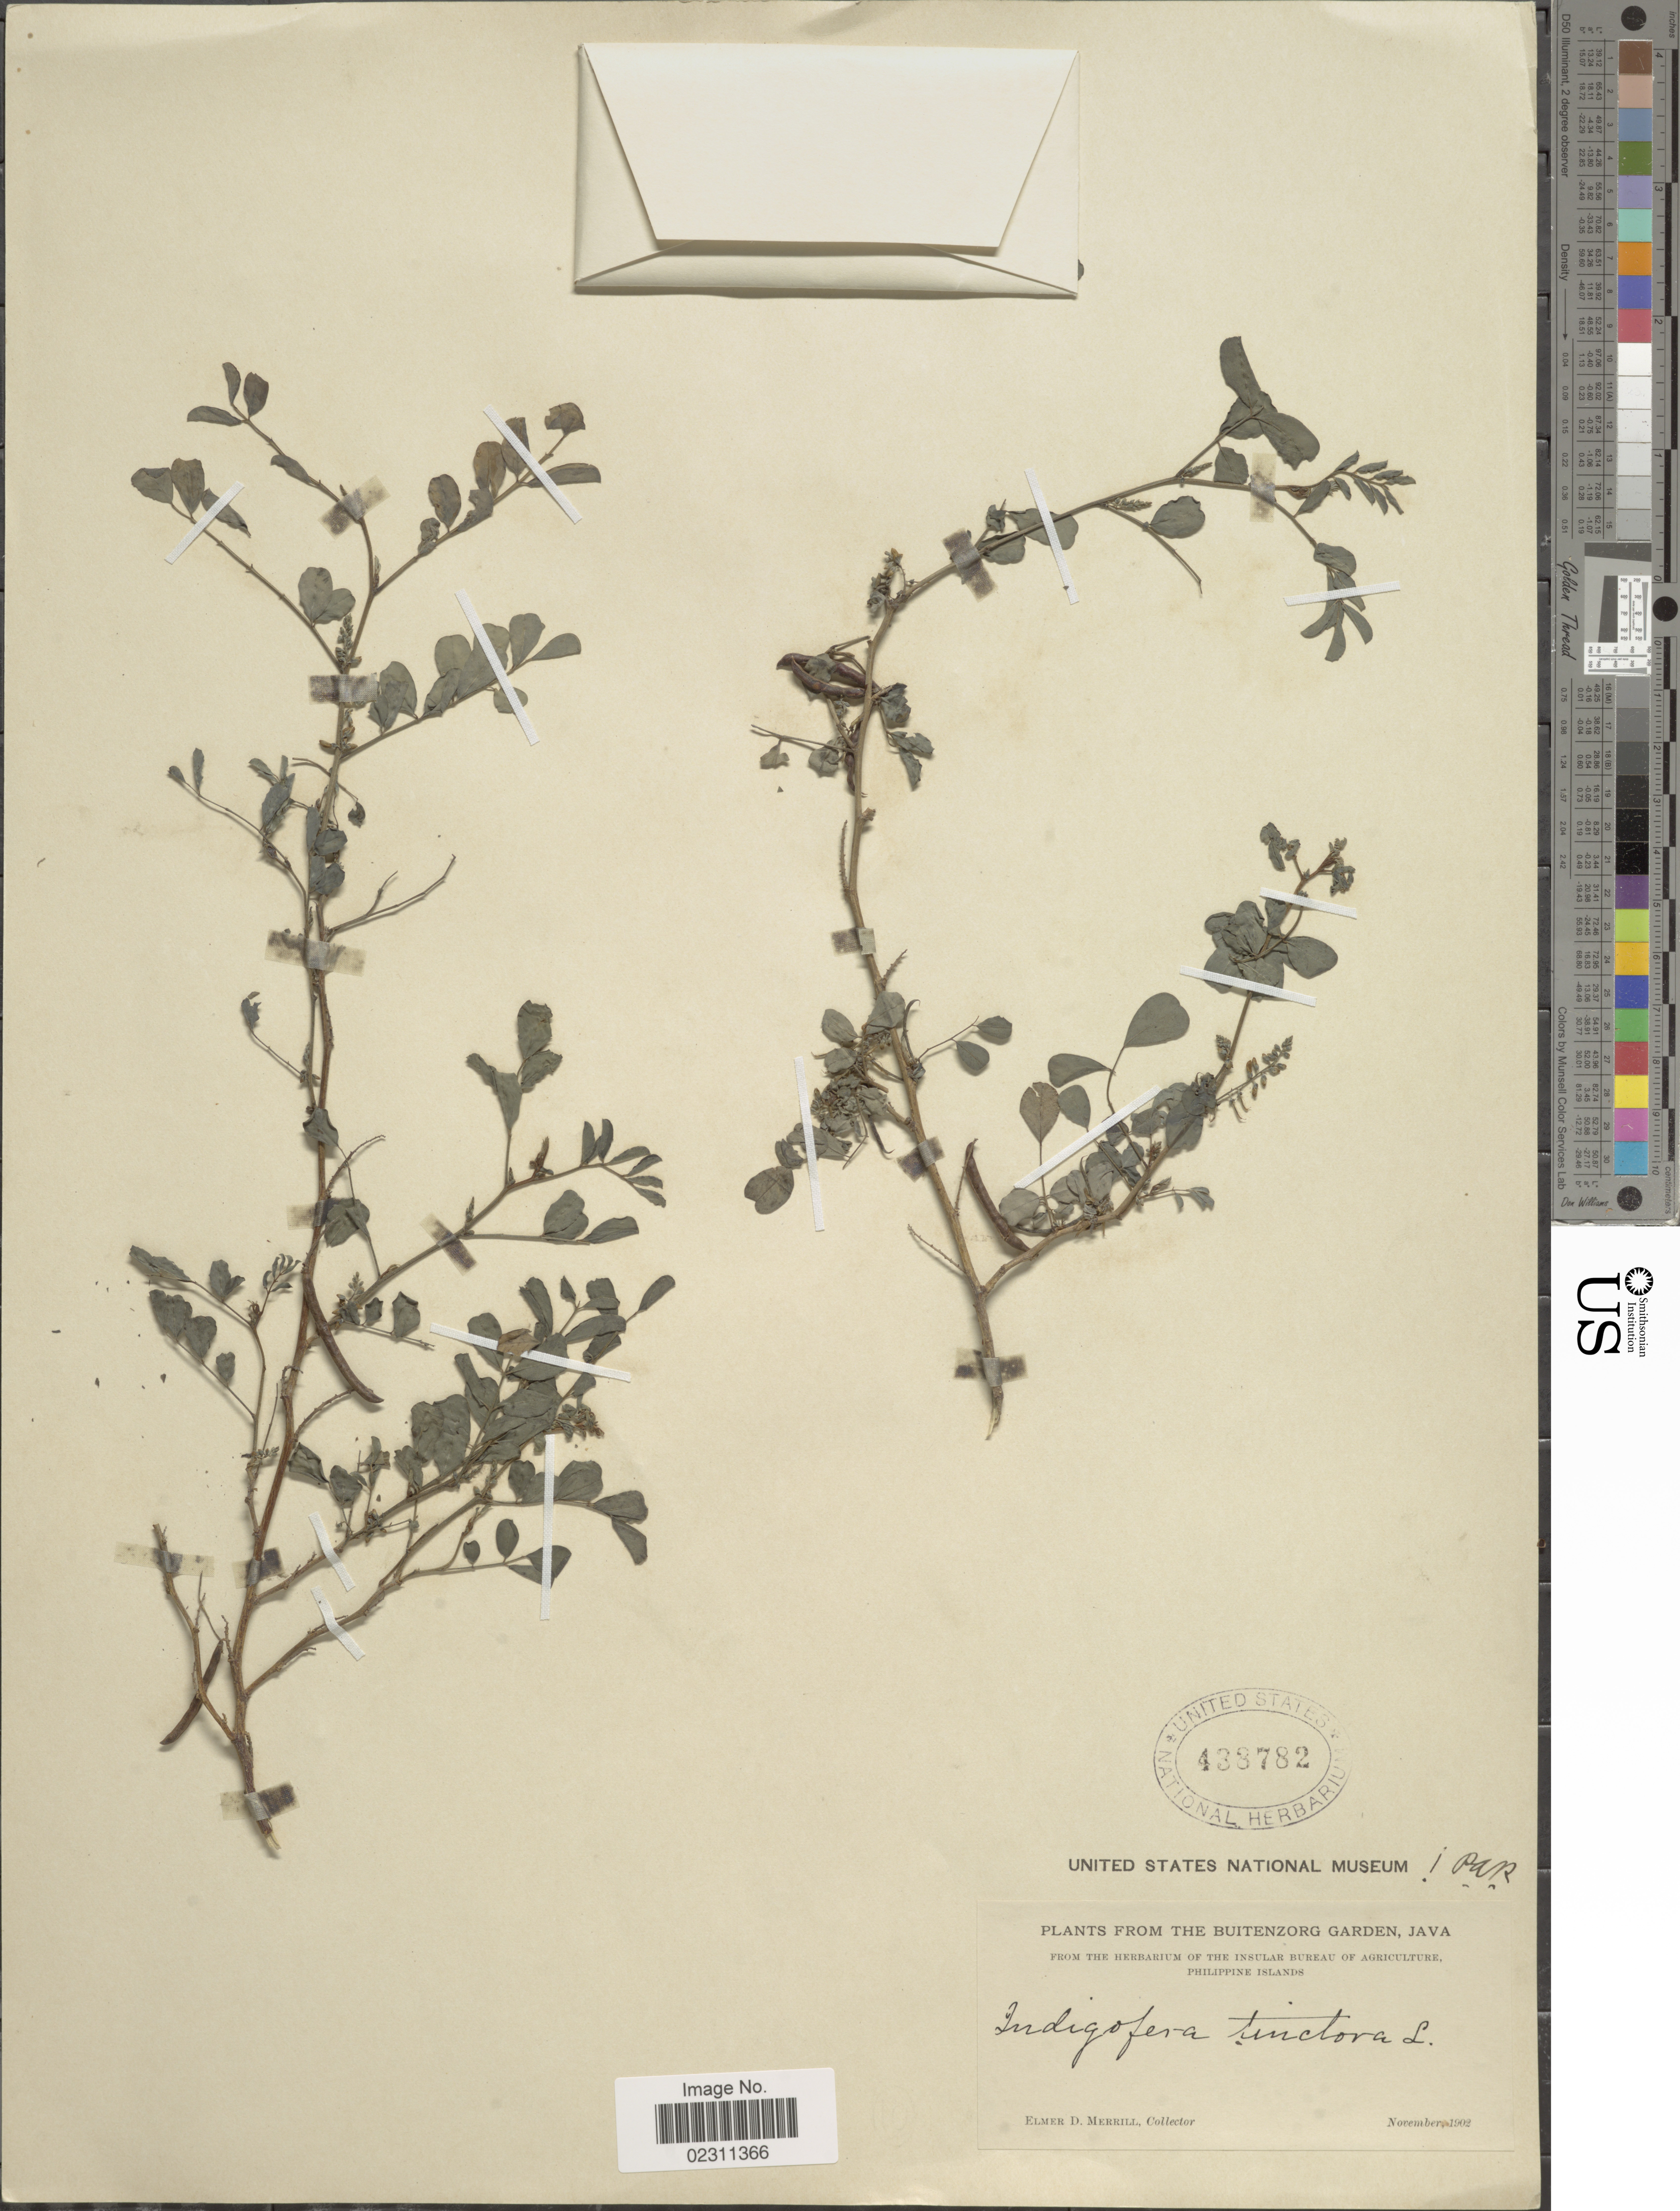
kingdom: Plantae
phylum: Tracheophyta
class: Magnoliopsida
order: Fabales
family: Fabaceae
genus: Indigofera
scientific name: Indigofera tinctoria sensu Naves non L.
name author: Naves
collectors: E. D. Merrill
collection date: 1902-11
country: Indonesia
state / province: Java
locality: Buitenzorg Garden.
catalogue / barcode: US 438782